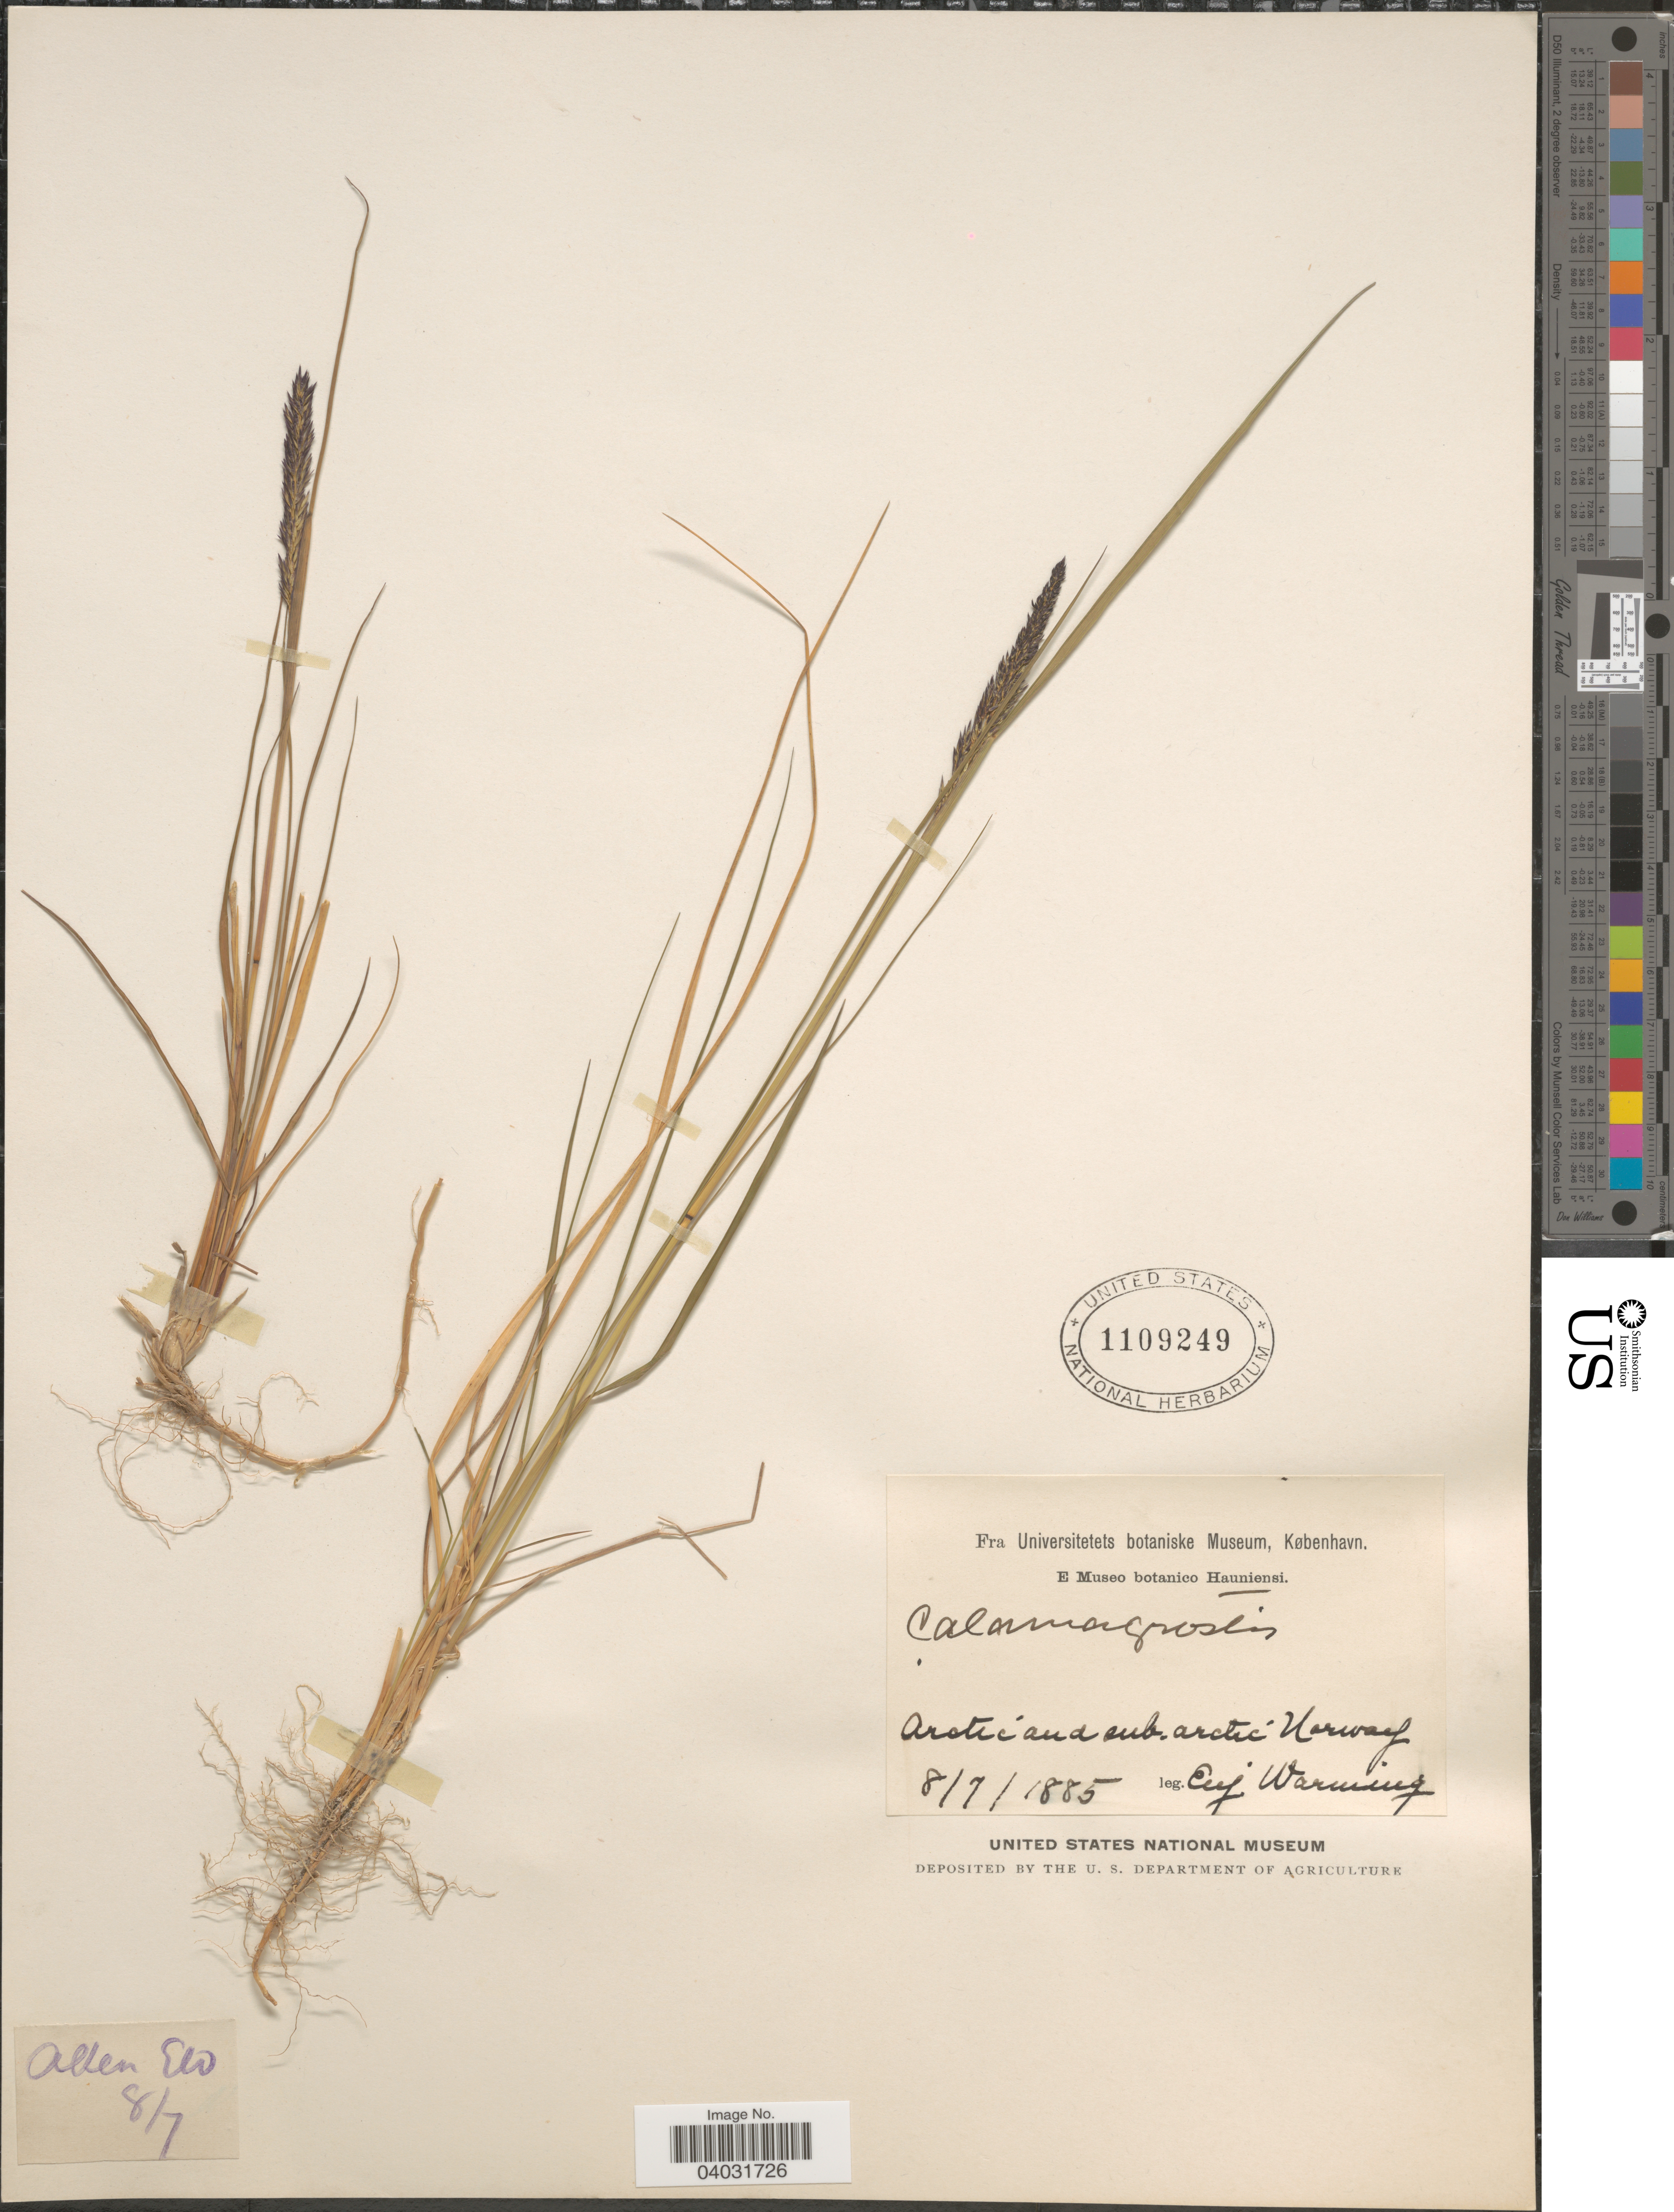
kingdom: Plantae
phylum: Tracheophyta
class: Liliopsida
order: Poales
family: Poaceae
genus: Calamagrostis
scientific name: Calamagrostis sp.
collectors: E. Warming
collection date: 1885-07-08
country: Norway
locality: Arctic and sub-arctic Norway. Allen Elo.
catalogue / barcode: US 1109249